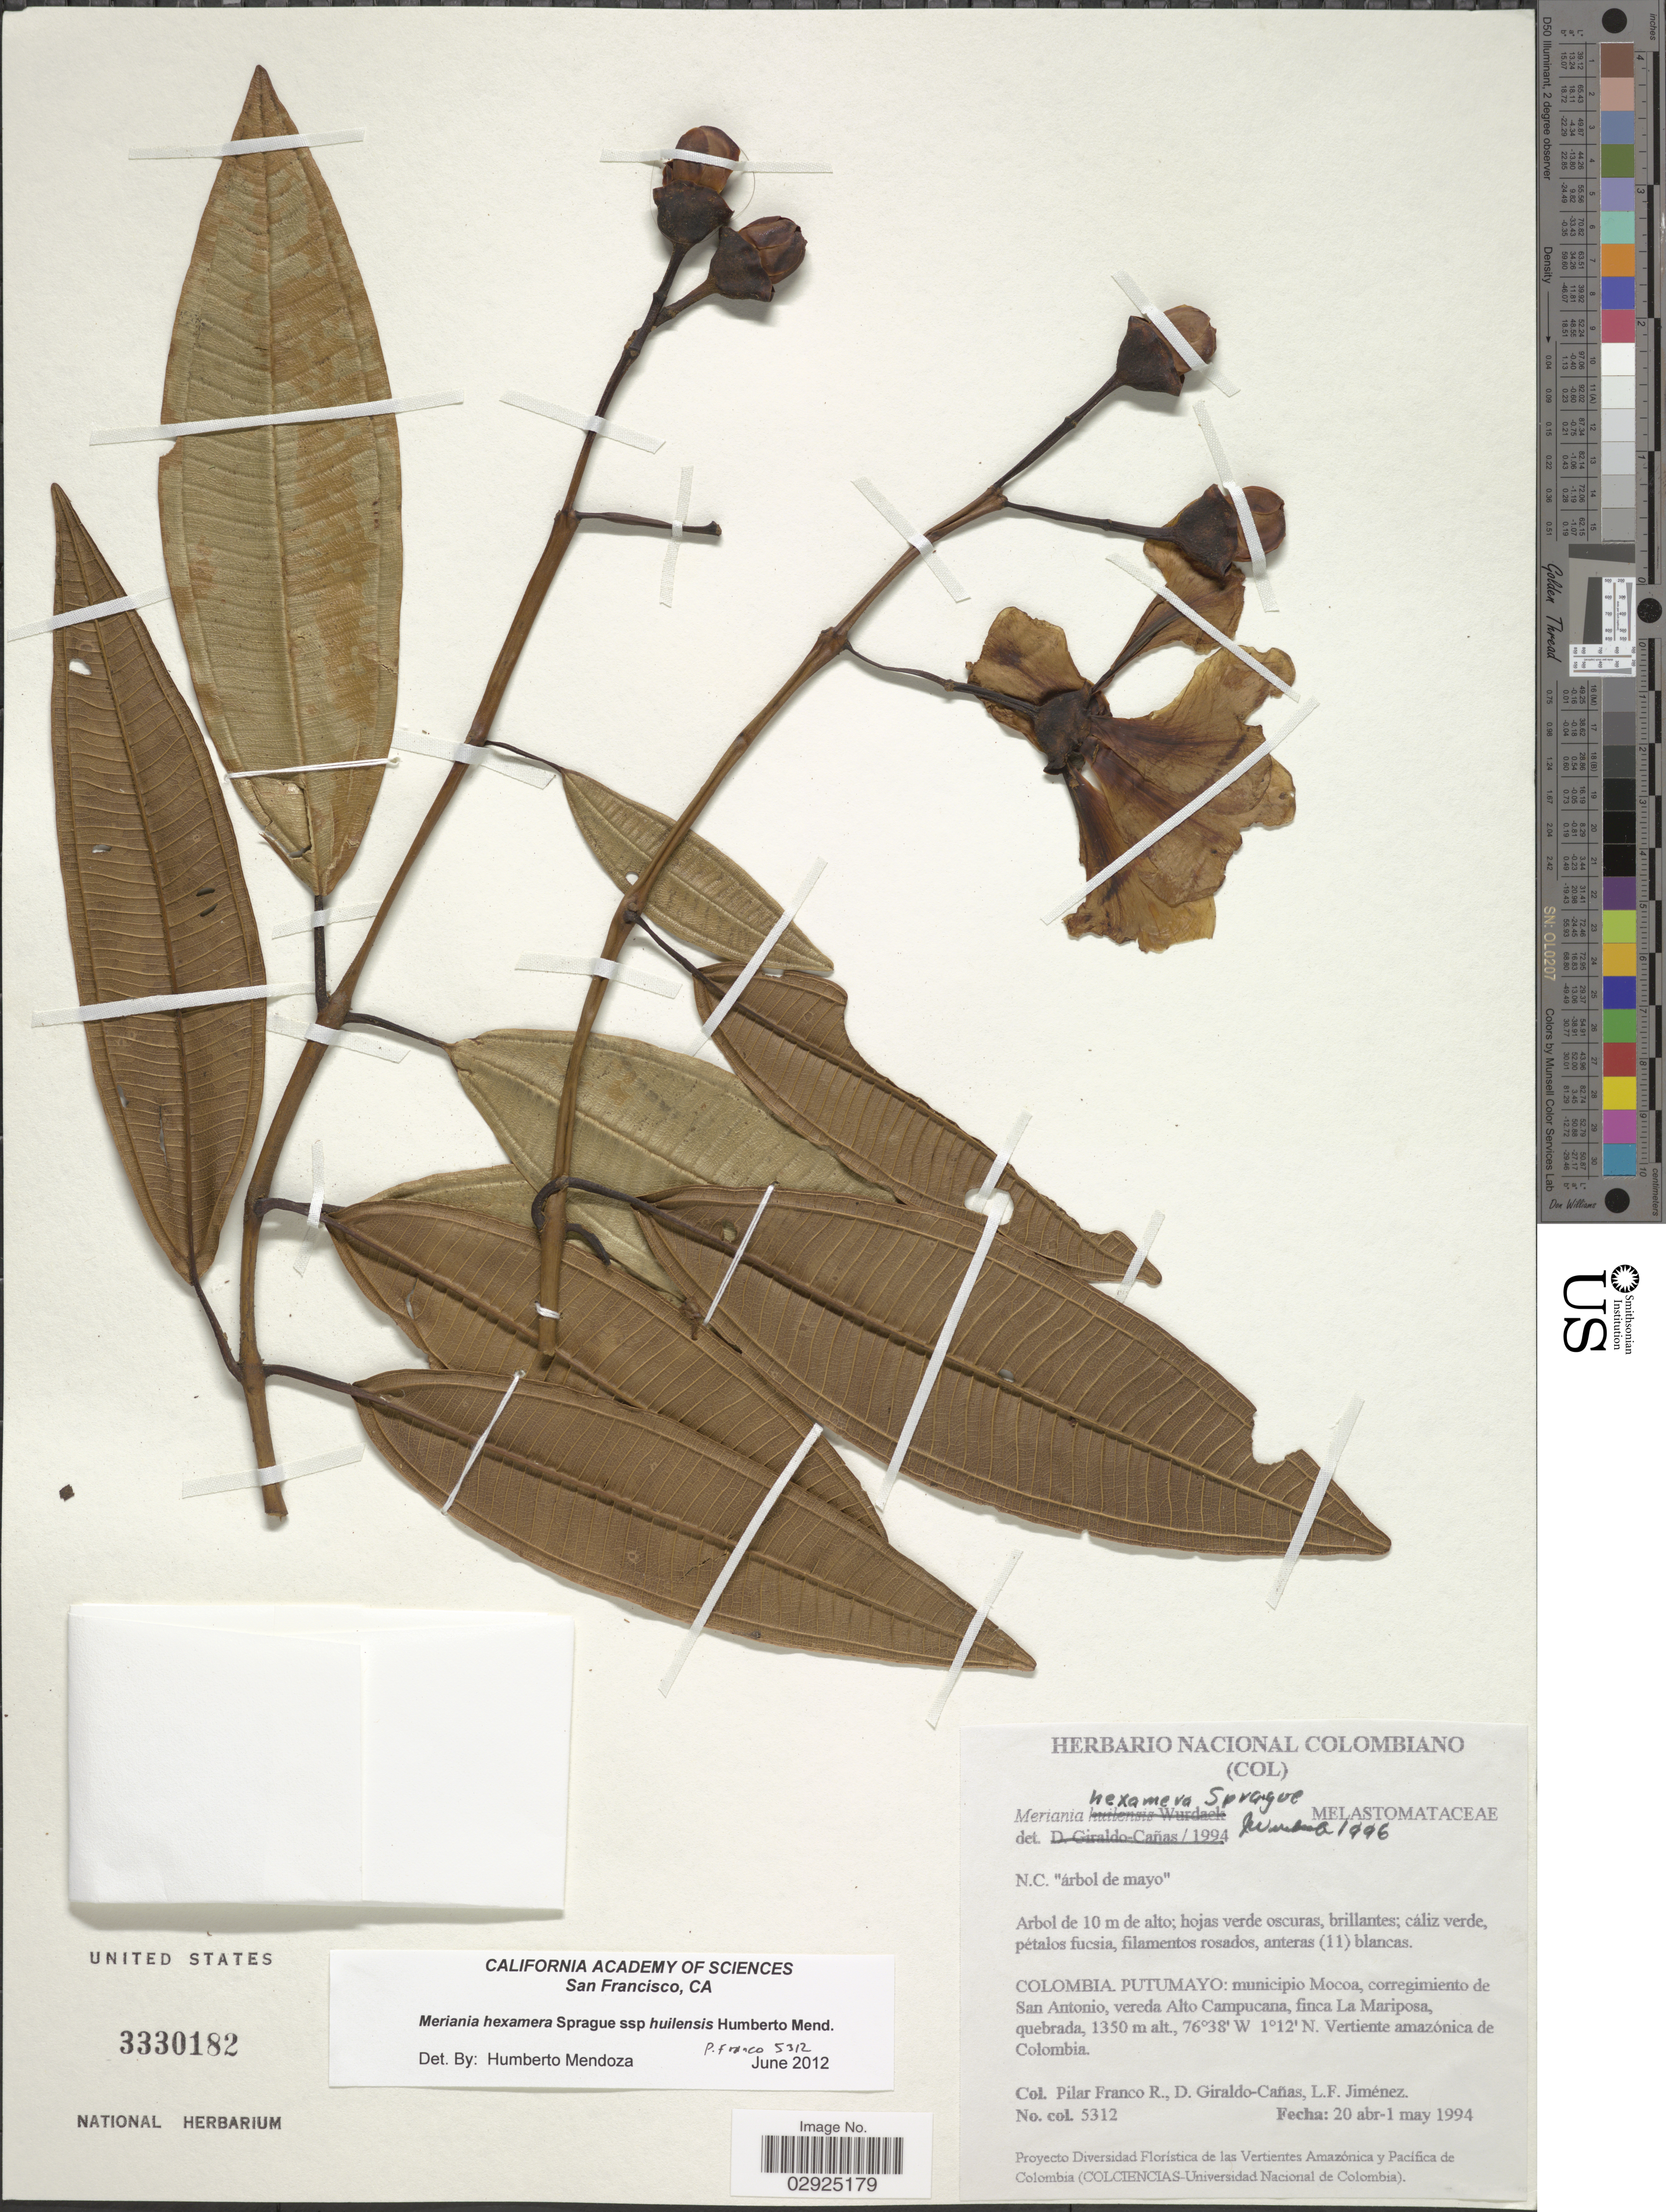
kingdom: Plantae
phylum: Tracheophyta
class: Magnoliopsida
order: Myrtales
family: Melastomataceae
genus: Meriania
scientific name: Meriania hexamera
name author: Sprague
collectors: P. Franco Roselli, D. Giraldo-Cañas & L. Jimenez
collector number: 5312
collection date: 1994-04-20/1994-05-01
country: Colombia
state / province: Putumayo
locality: Municipio Mocoa. Corregimiento de San Antonio, vereda Alto Campucana, finca La Mariposa, quebrada. Vertiente amazónica de Colombia.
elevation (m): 1350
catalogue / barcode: US 3330182